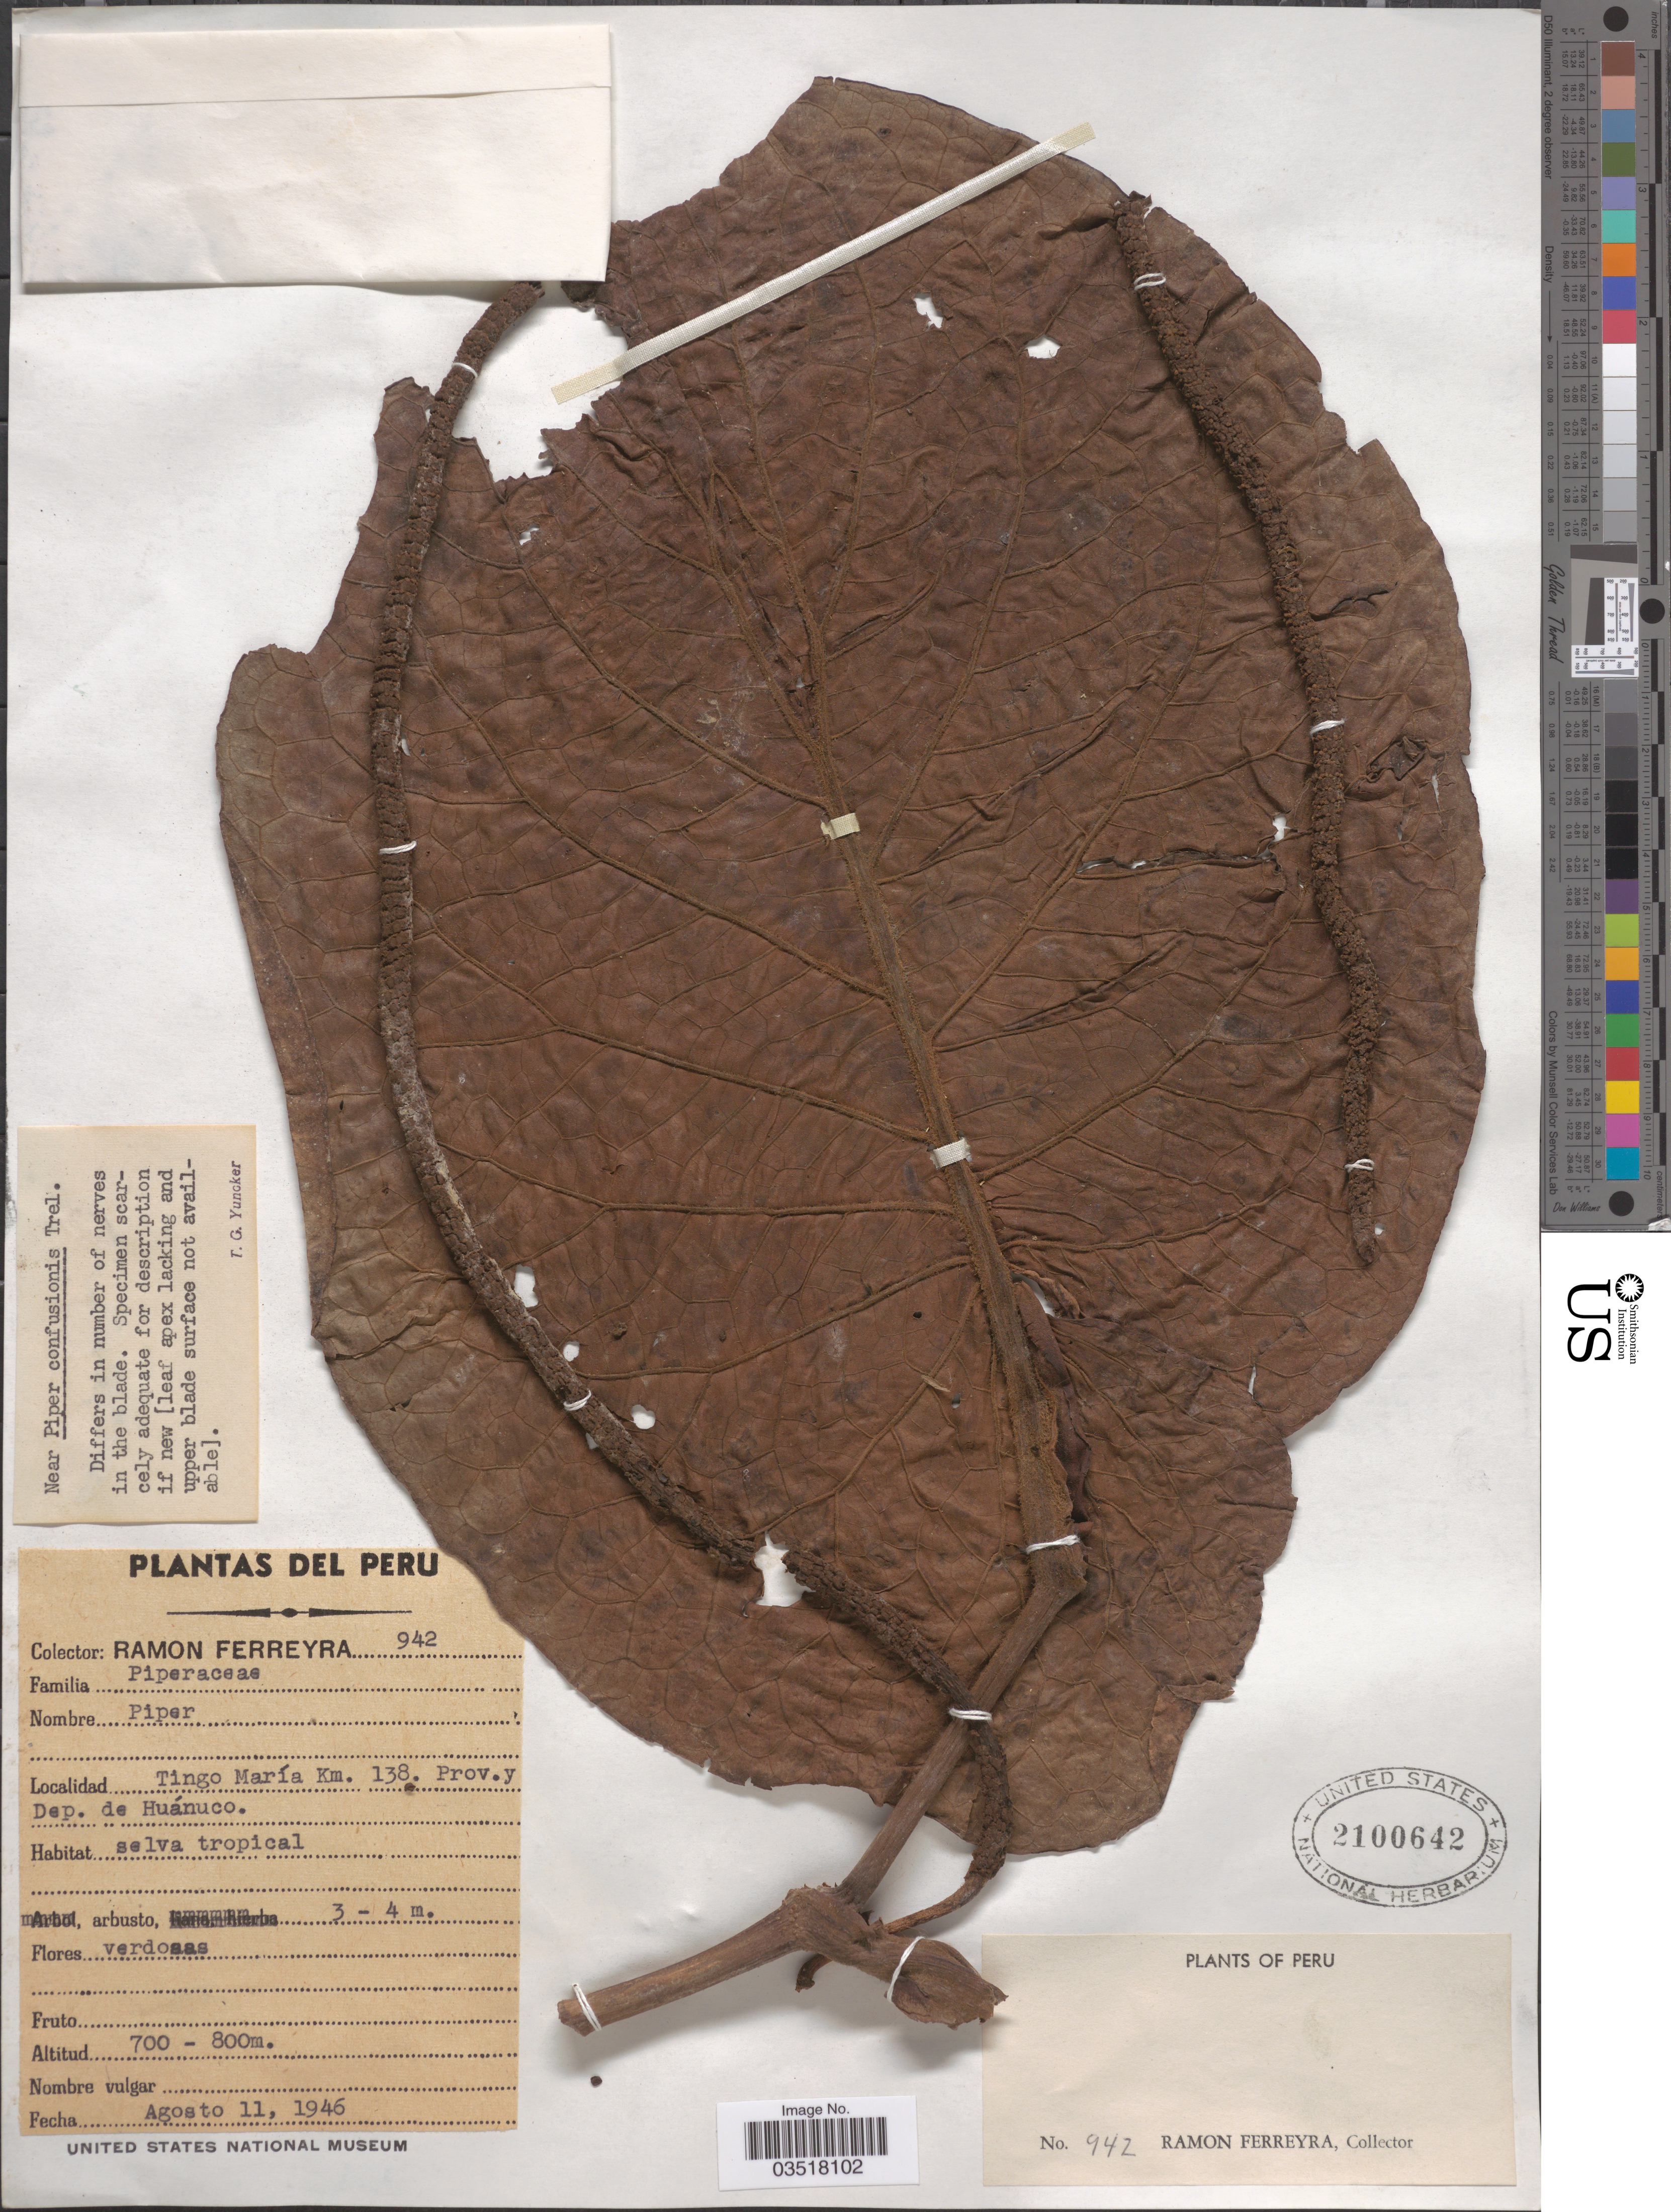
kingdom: Plantae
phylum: Tracheophyta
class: Magnoliopsida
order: Piperales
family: Piperaceae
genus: Piper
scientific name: Piper confusionis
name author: Trel.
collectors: R. A. Ferreyra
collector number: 942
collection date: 1946-08-11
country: Peru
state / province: Huánuco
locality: Tingo María Km. 138. Prov. y Dep. de Huánuco.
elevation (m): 700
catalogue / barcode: US 2100642